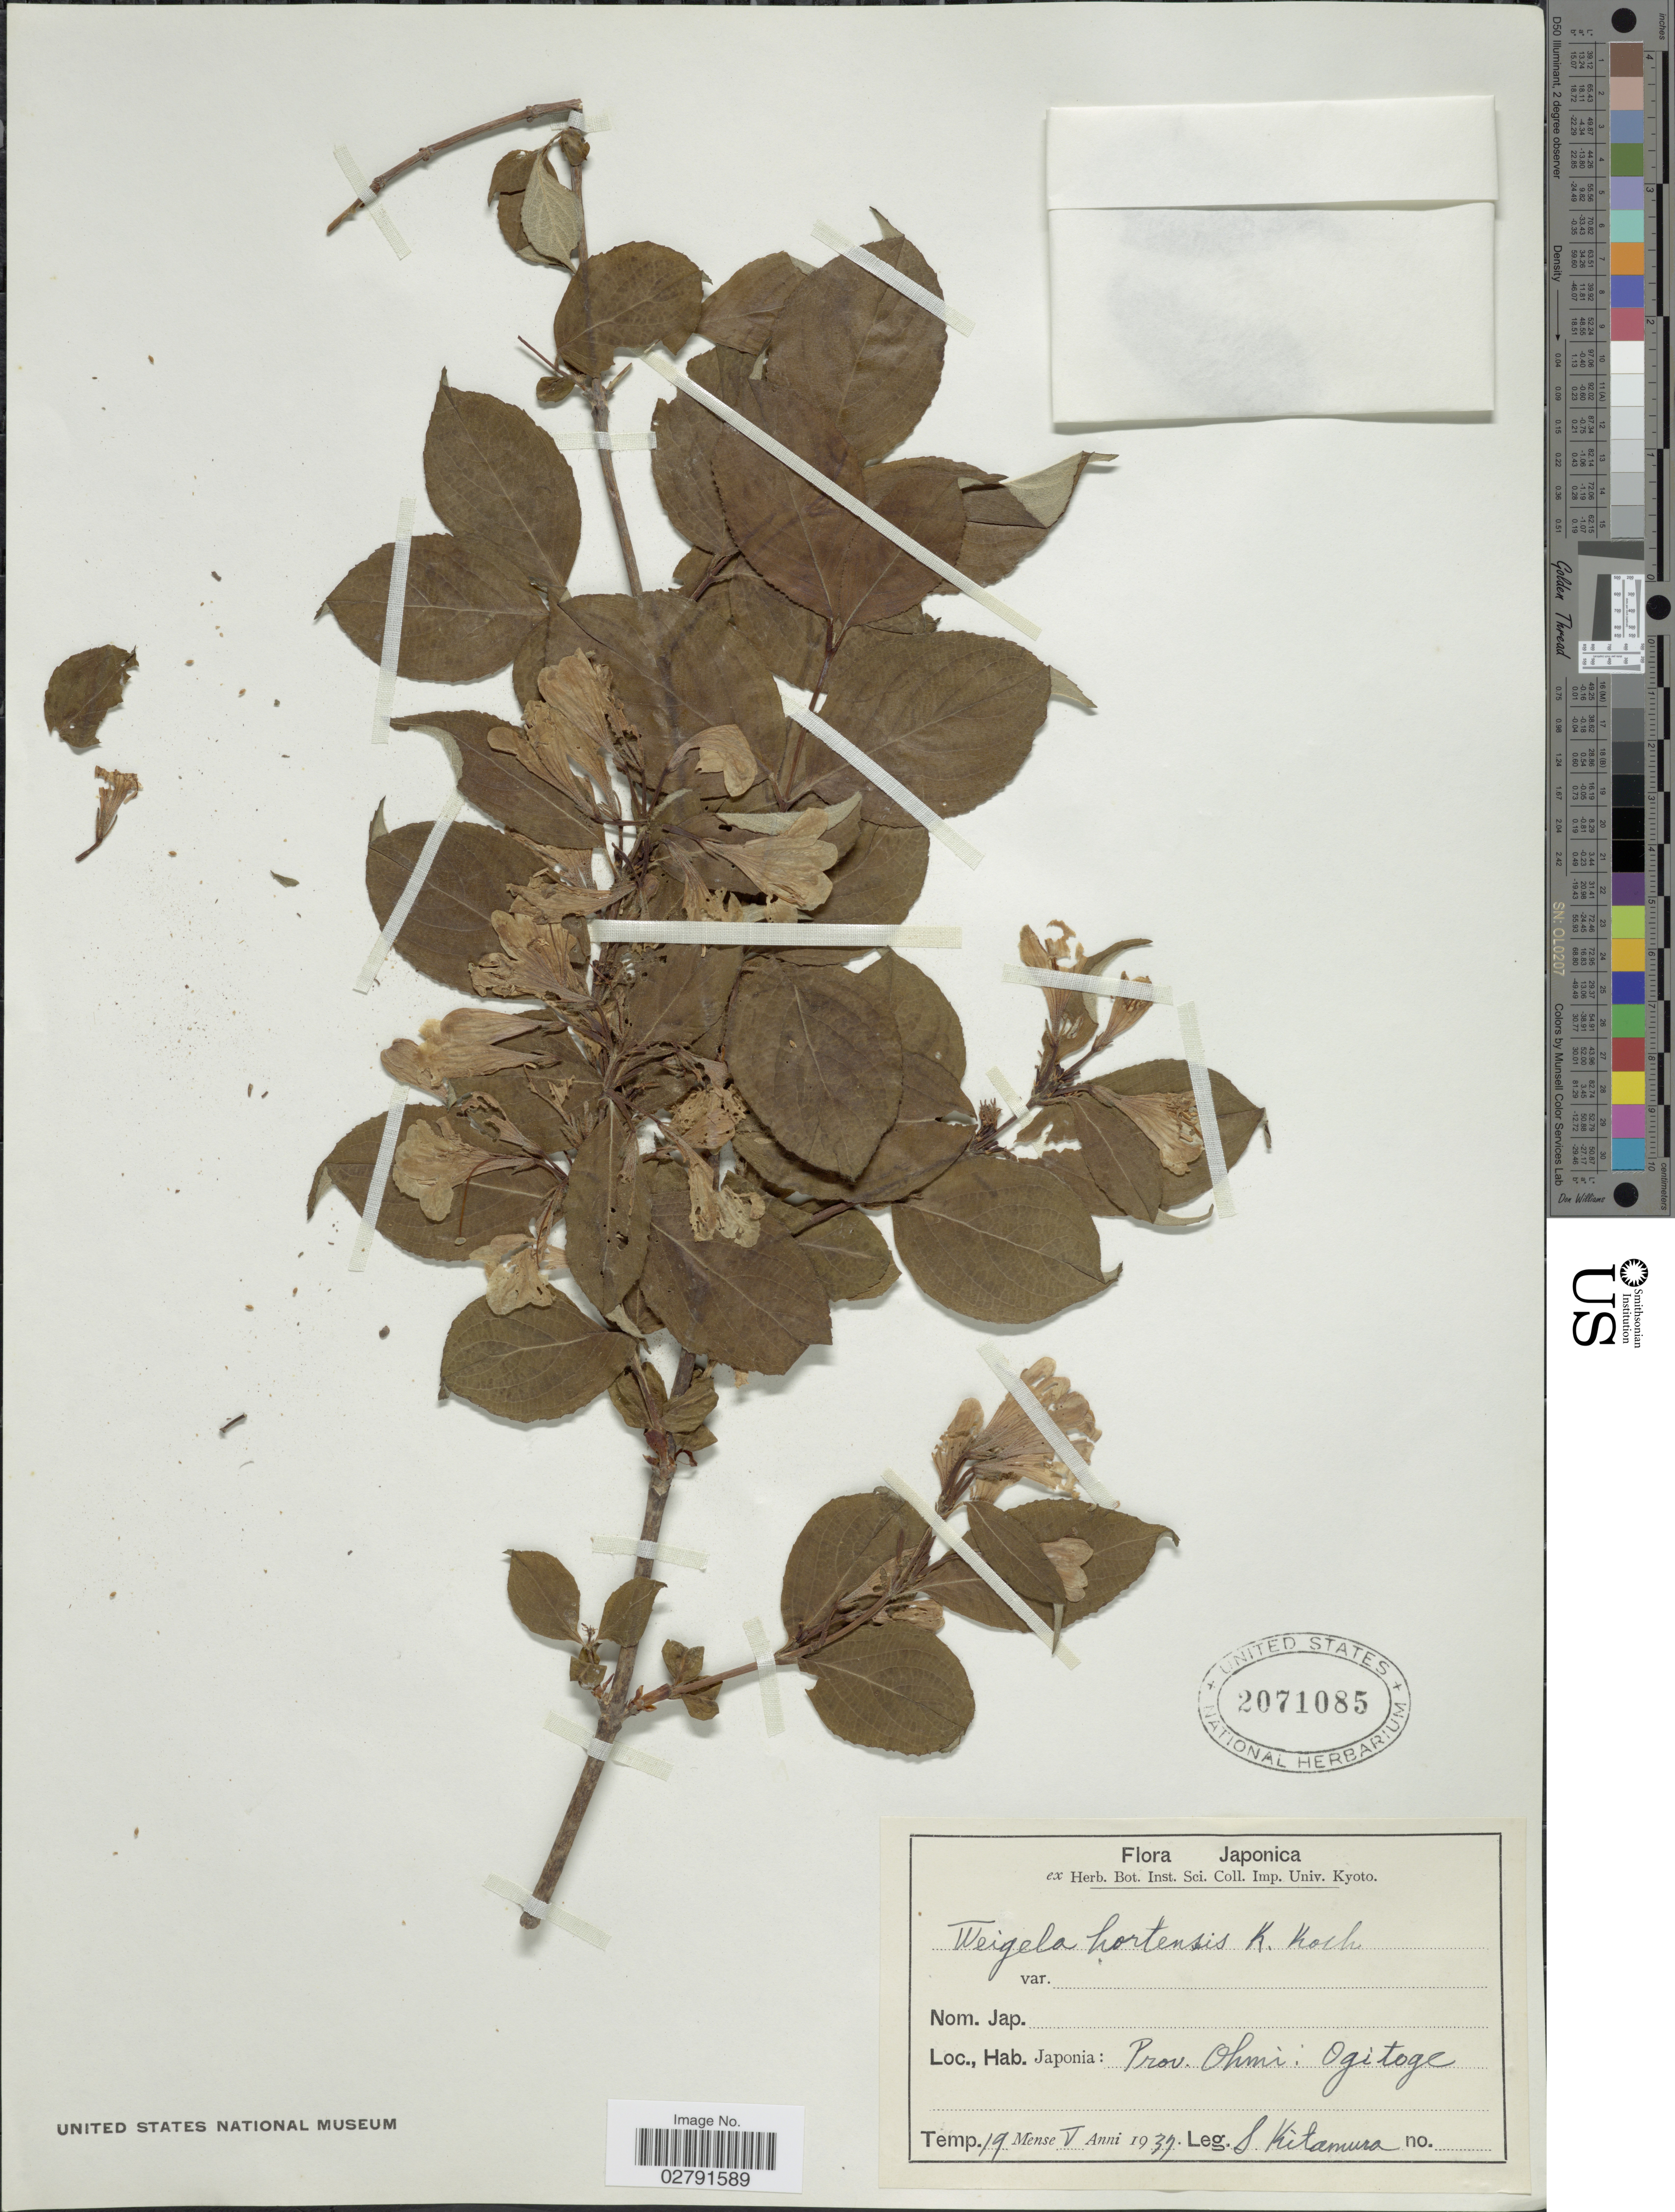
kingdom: Plantae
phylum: Tracheophyta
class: Magnoliopsida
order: Dipsacales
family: Caprifoliaceae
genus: Diervilla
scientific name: Diervilla hortensis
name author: Siebold & Zucc.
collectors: S. Kitamura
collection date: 1937-05-19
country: Japan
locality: Japonia: Prov. Ohmi: Ogitoge.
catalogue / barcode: US 2071085